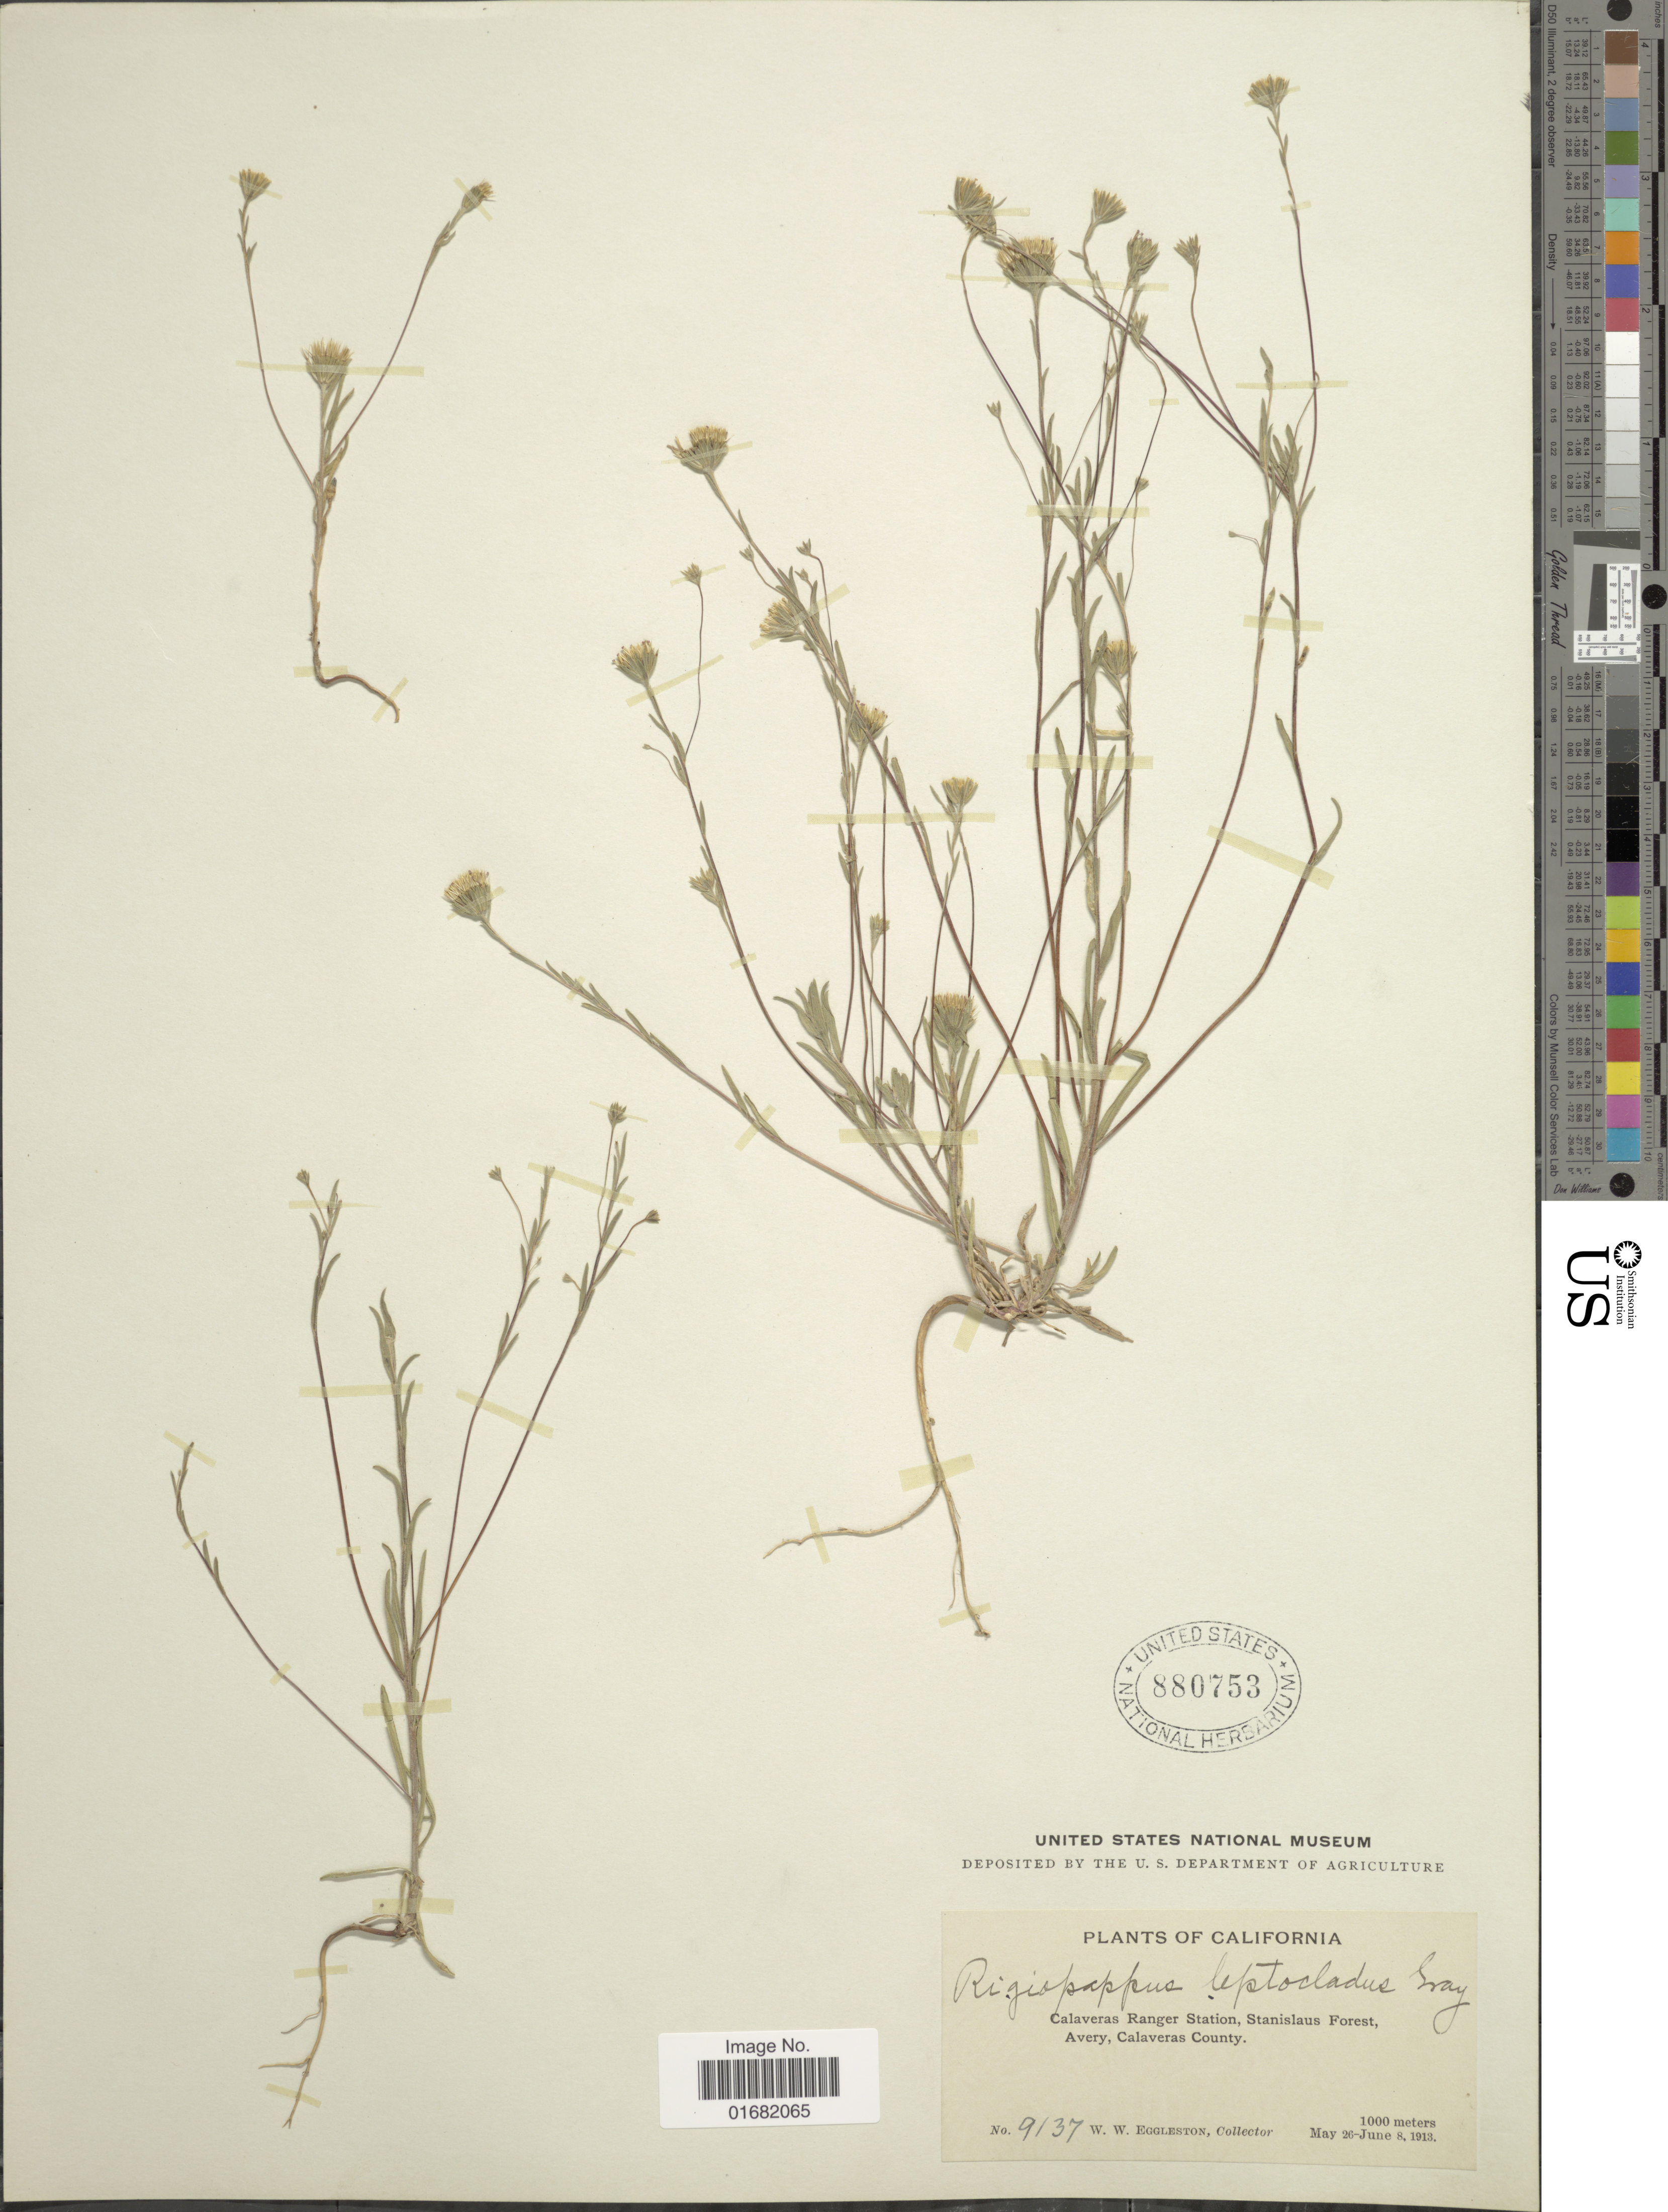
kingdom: Plantae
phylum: Tracheophyta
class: Magnoliopsida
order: Asterales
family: Asteraceae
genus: Rigiopappus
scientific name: Rigiopappus leptocladus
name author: A. Gray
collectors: W. W. Eggleston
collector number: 9137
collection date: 1913-05-26/1913-06-08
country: United States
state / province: California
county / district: Calaveras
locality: Calaveras Ranger Station, Stanislaus Forest, Avery, Calaveras County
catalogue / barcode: US 880753